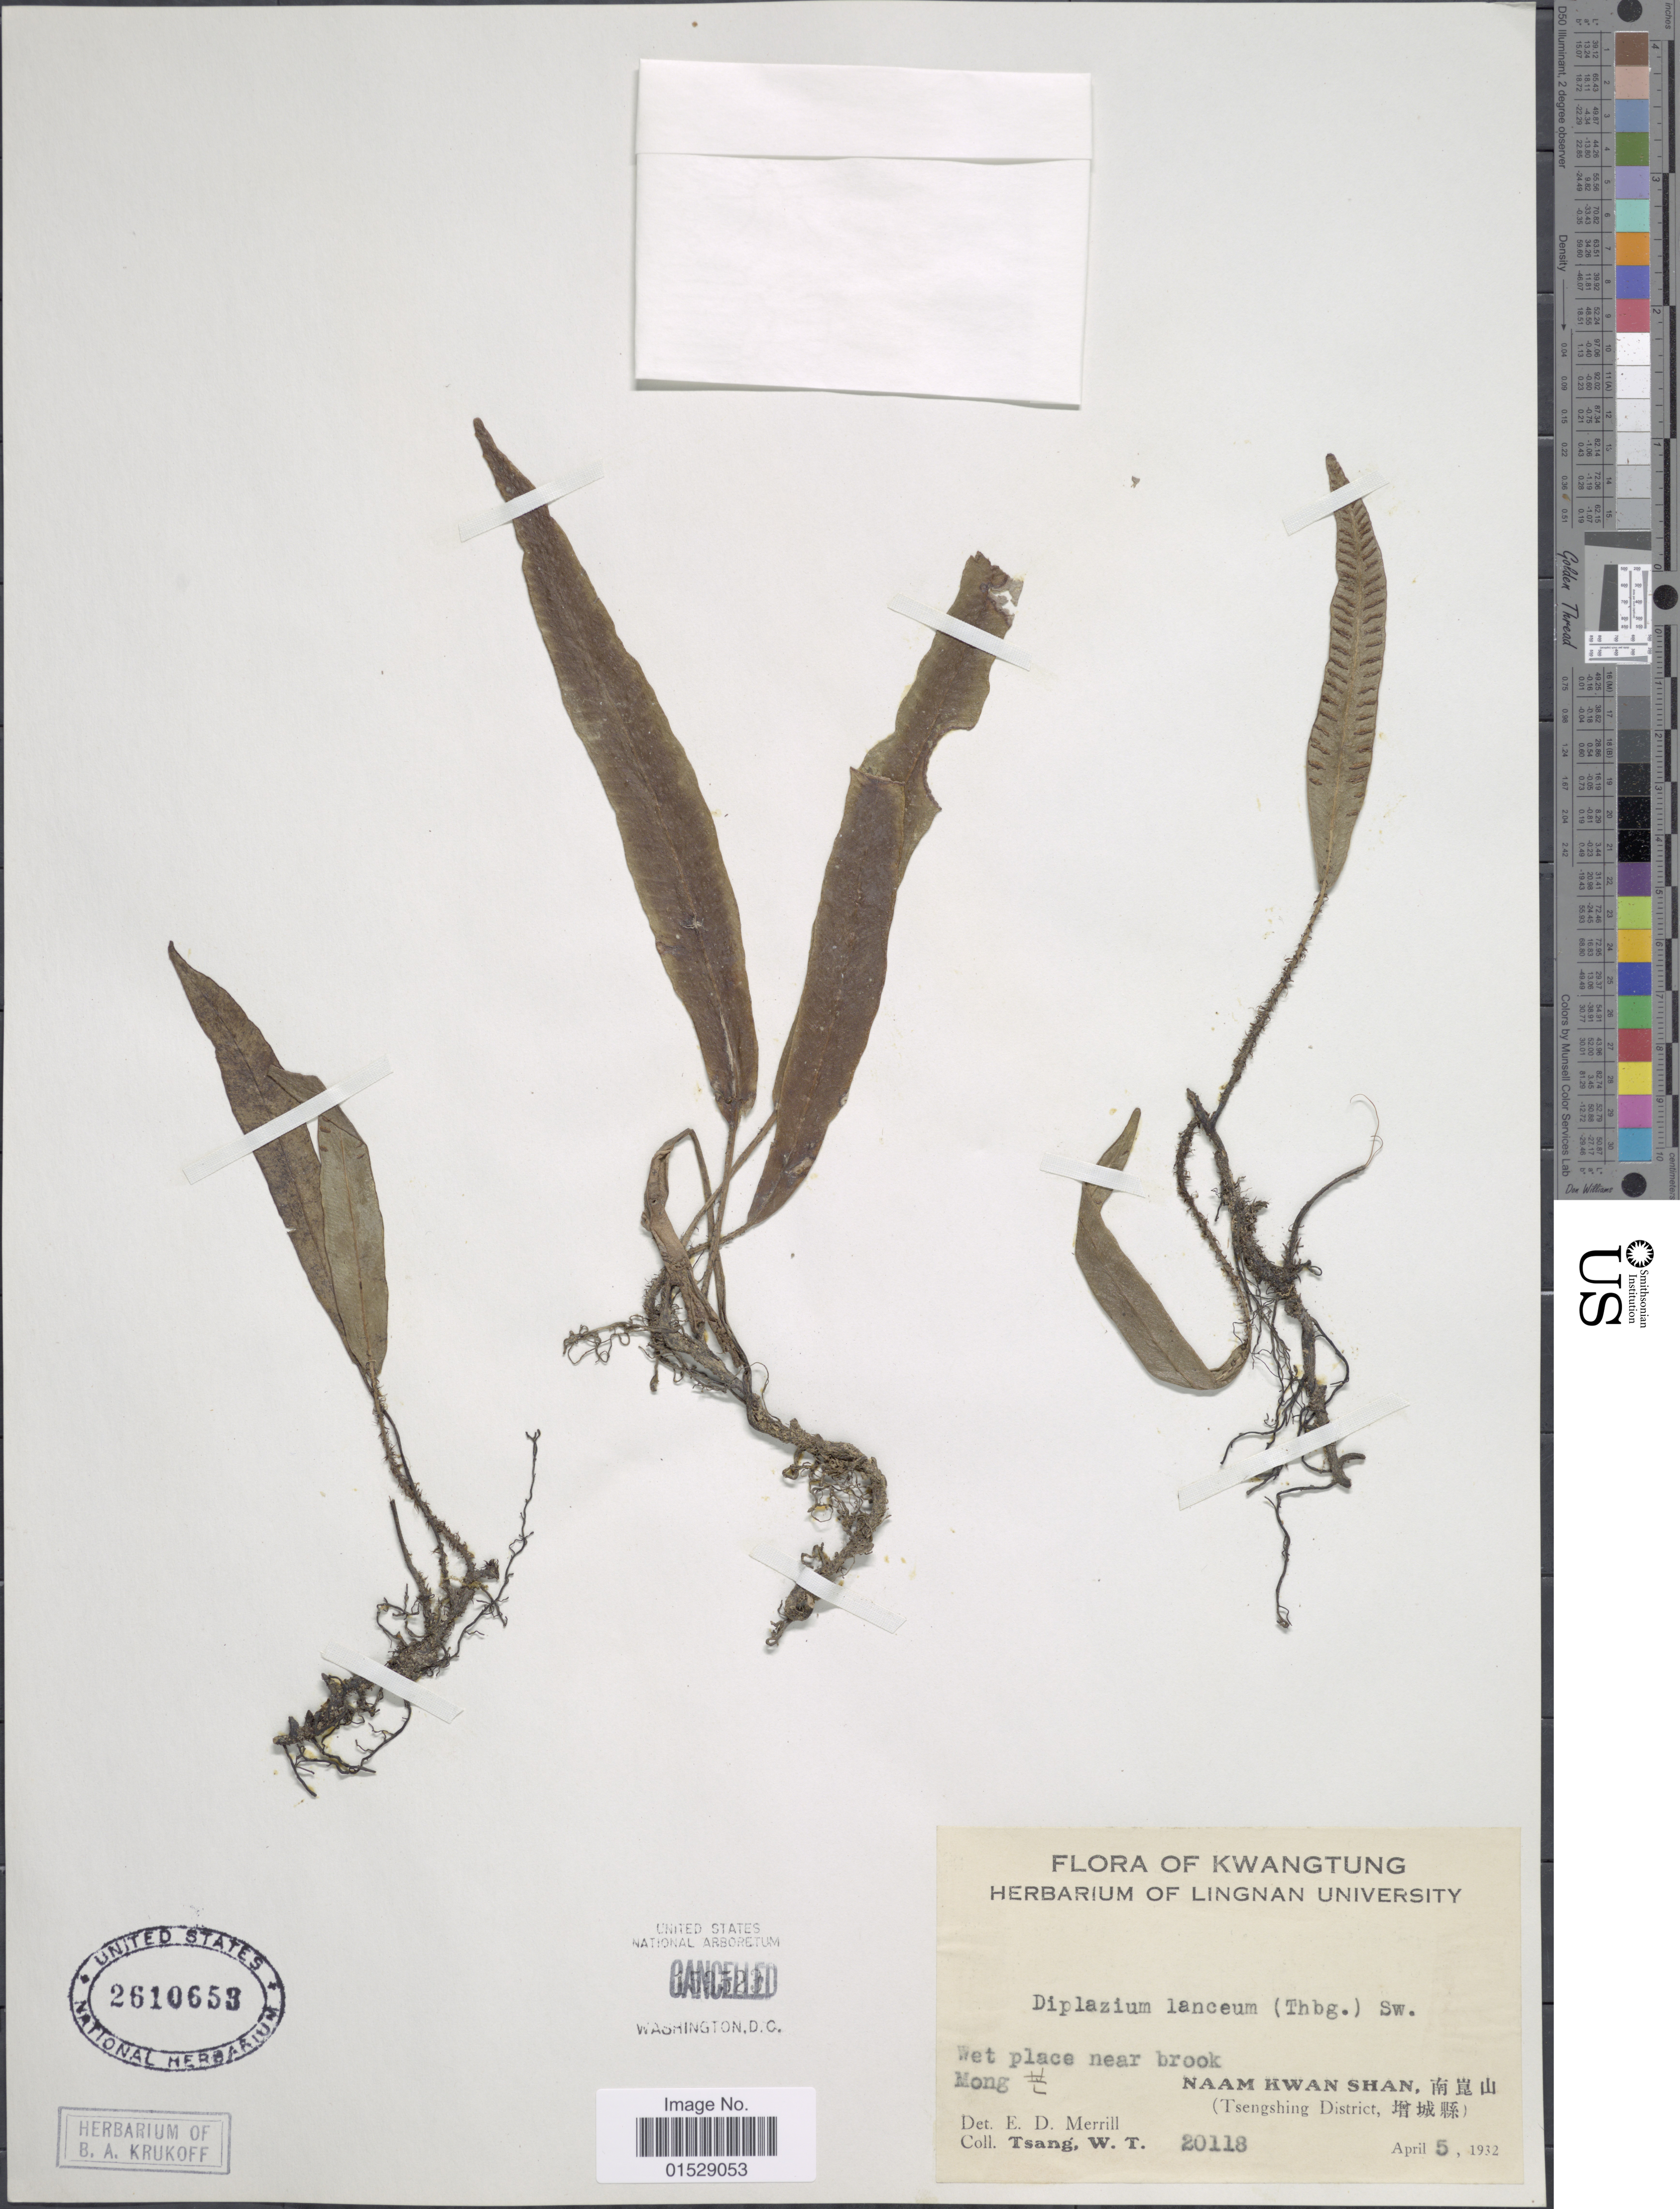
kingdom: Plantae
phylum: Tracheophyta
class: Polypodiopsida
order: Polypodiales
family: Athyriaceae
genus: Deparia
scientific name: Deparia lancea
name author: (Thunb.) Fraser-Jenk.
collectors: W. T. Tsang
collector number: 20118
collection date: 1932-04-05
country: China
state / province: Guangdong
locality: Kwangtung, wet place near brook Mong, Naam Kwan Shan, (Tsengshing District)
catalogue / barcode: US 2610653